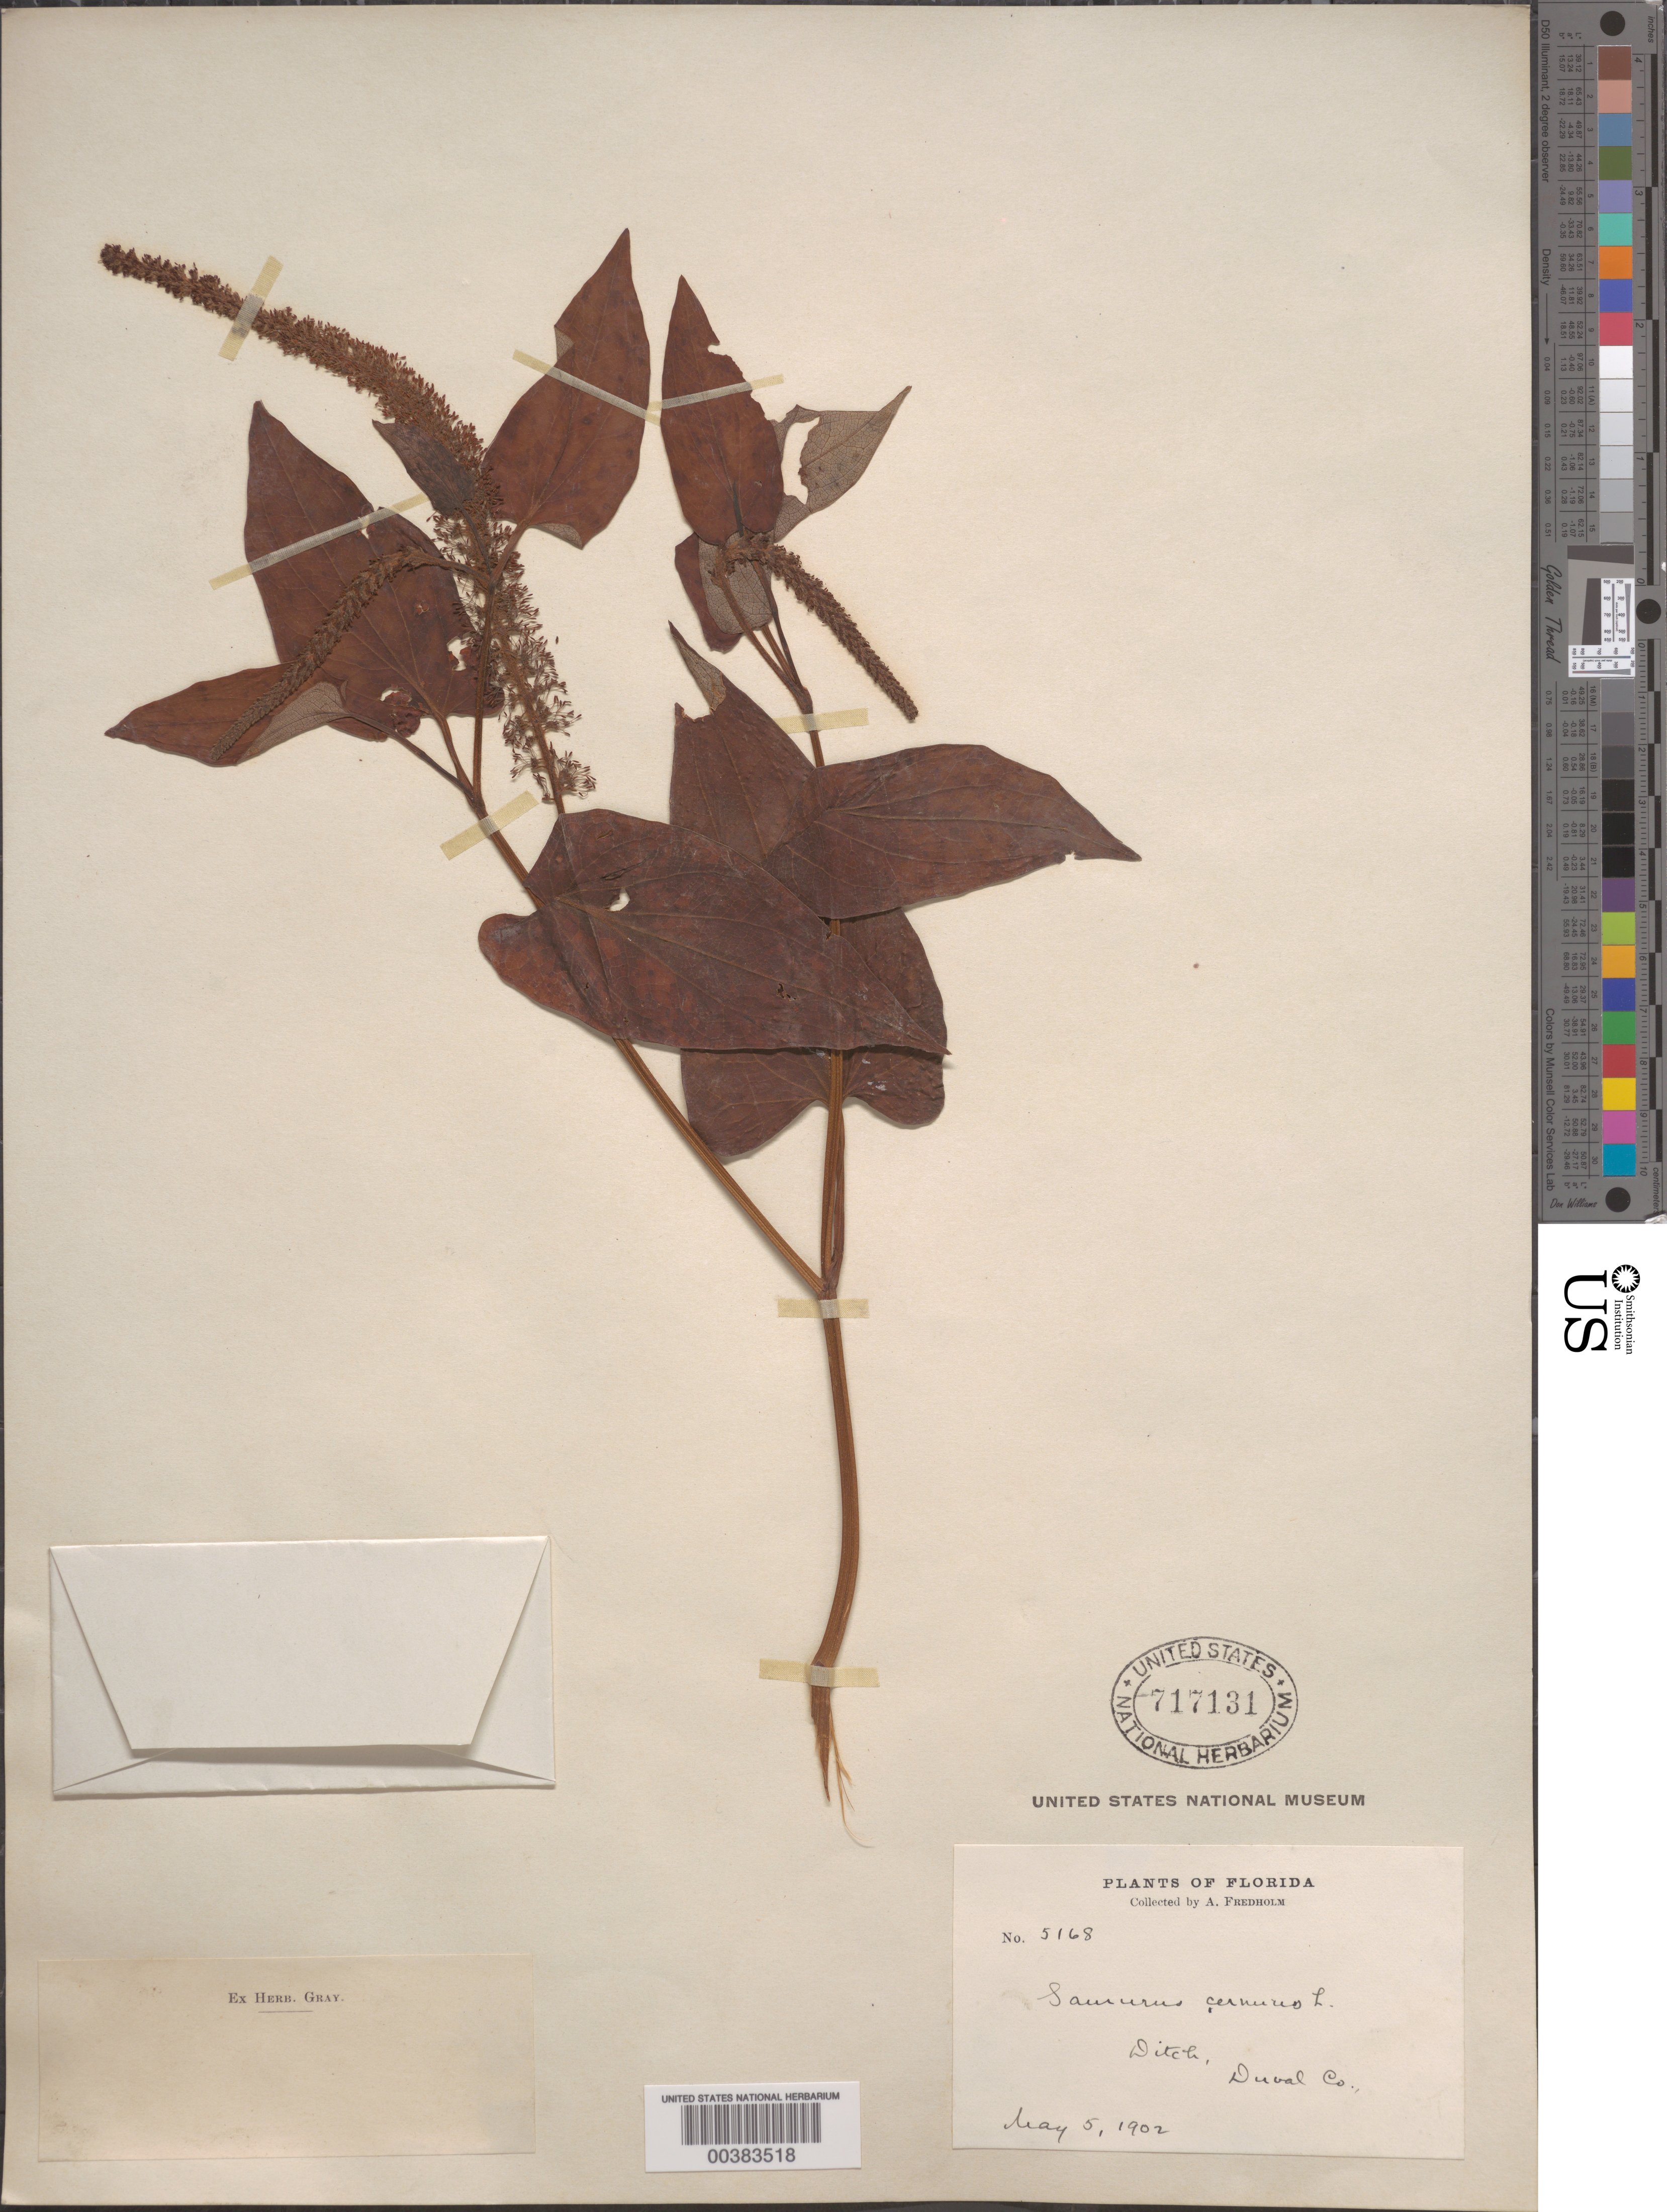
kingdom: Plantae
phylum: Tracheophyta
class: Magnoliopsida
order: Piperales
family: Saururaceae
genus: Saururus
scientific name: Saururus cernuus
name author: L.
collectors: A. J. Fredholm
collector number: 5168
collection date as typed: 05 May 1902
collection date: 1902-05-05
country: United States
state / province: Florida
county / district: Duval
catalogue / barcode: US 717131